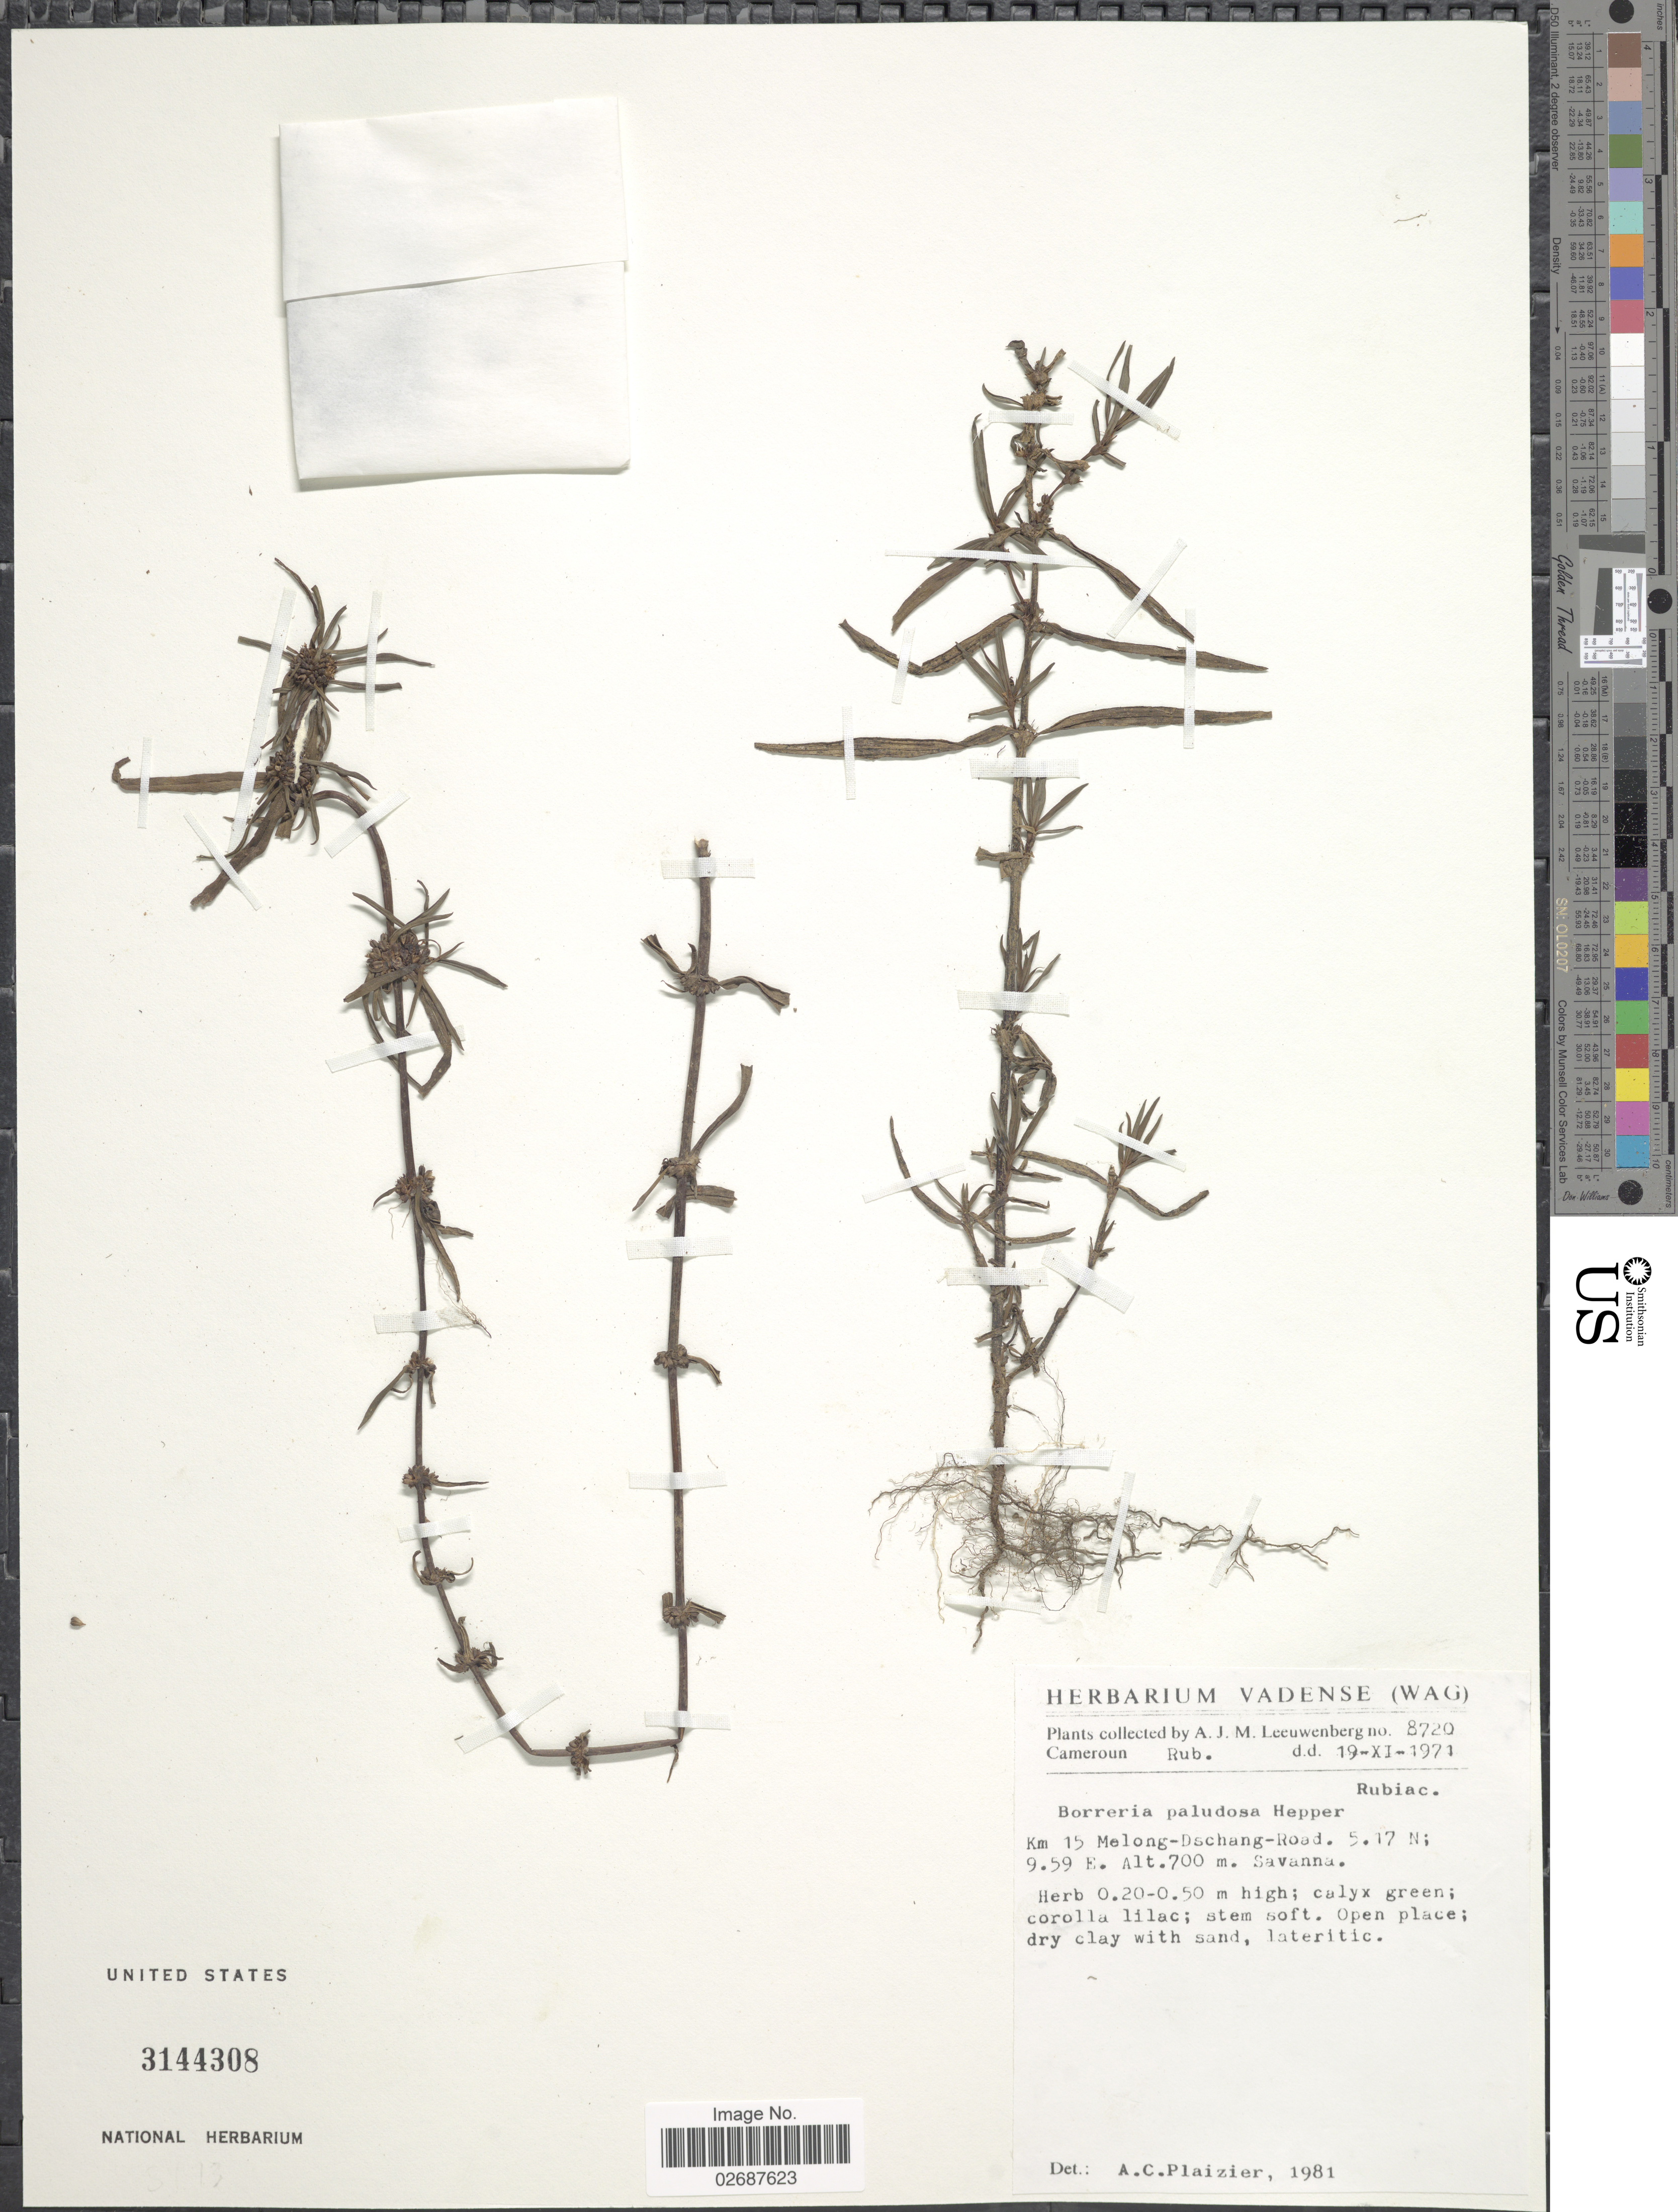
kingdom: Plantae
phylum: Tracheophyta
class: Magnoliopsida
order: Gentianales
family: Rubiaceae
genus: Borreria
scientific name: Borreria paludosa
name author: Hepper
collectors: A. J. M. Leeuwenberg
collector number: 8720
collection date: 1971-11-19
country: Cameroon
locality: Cameroun, Km 15 Melong-Dschang-Road.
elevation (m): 700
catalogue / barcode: US 3144308